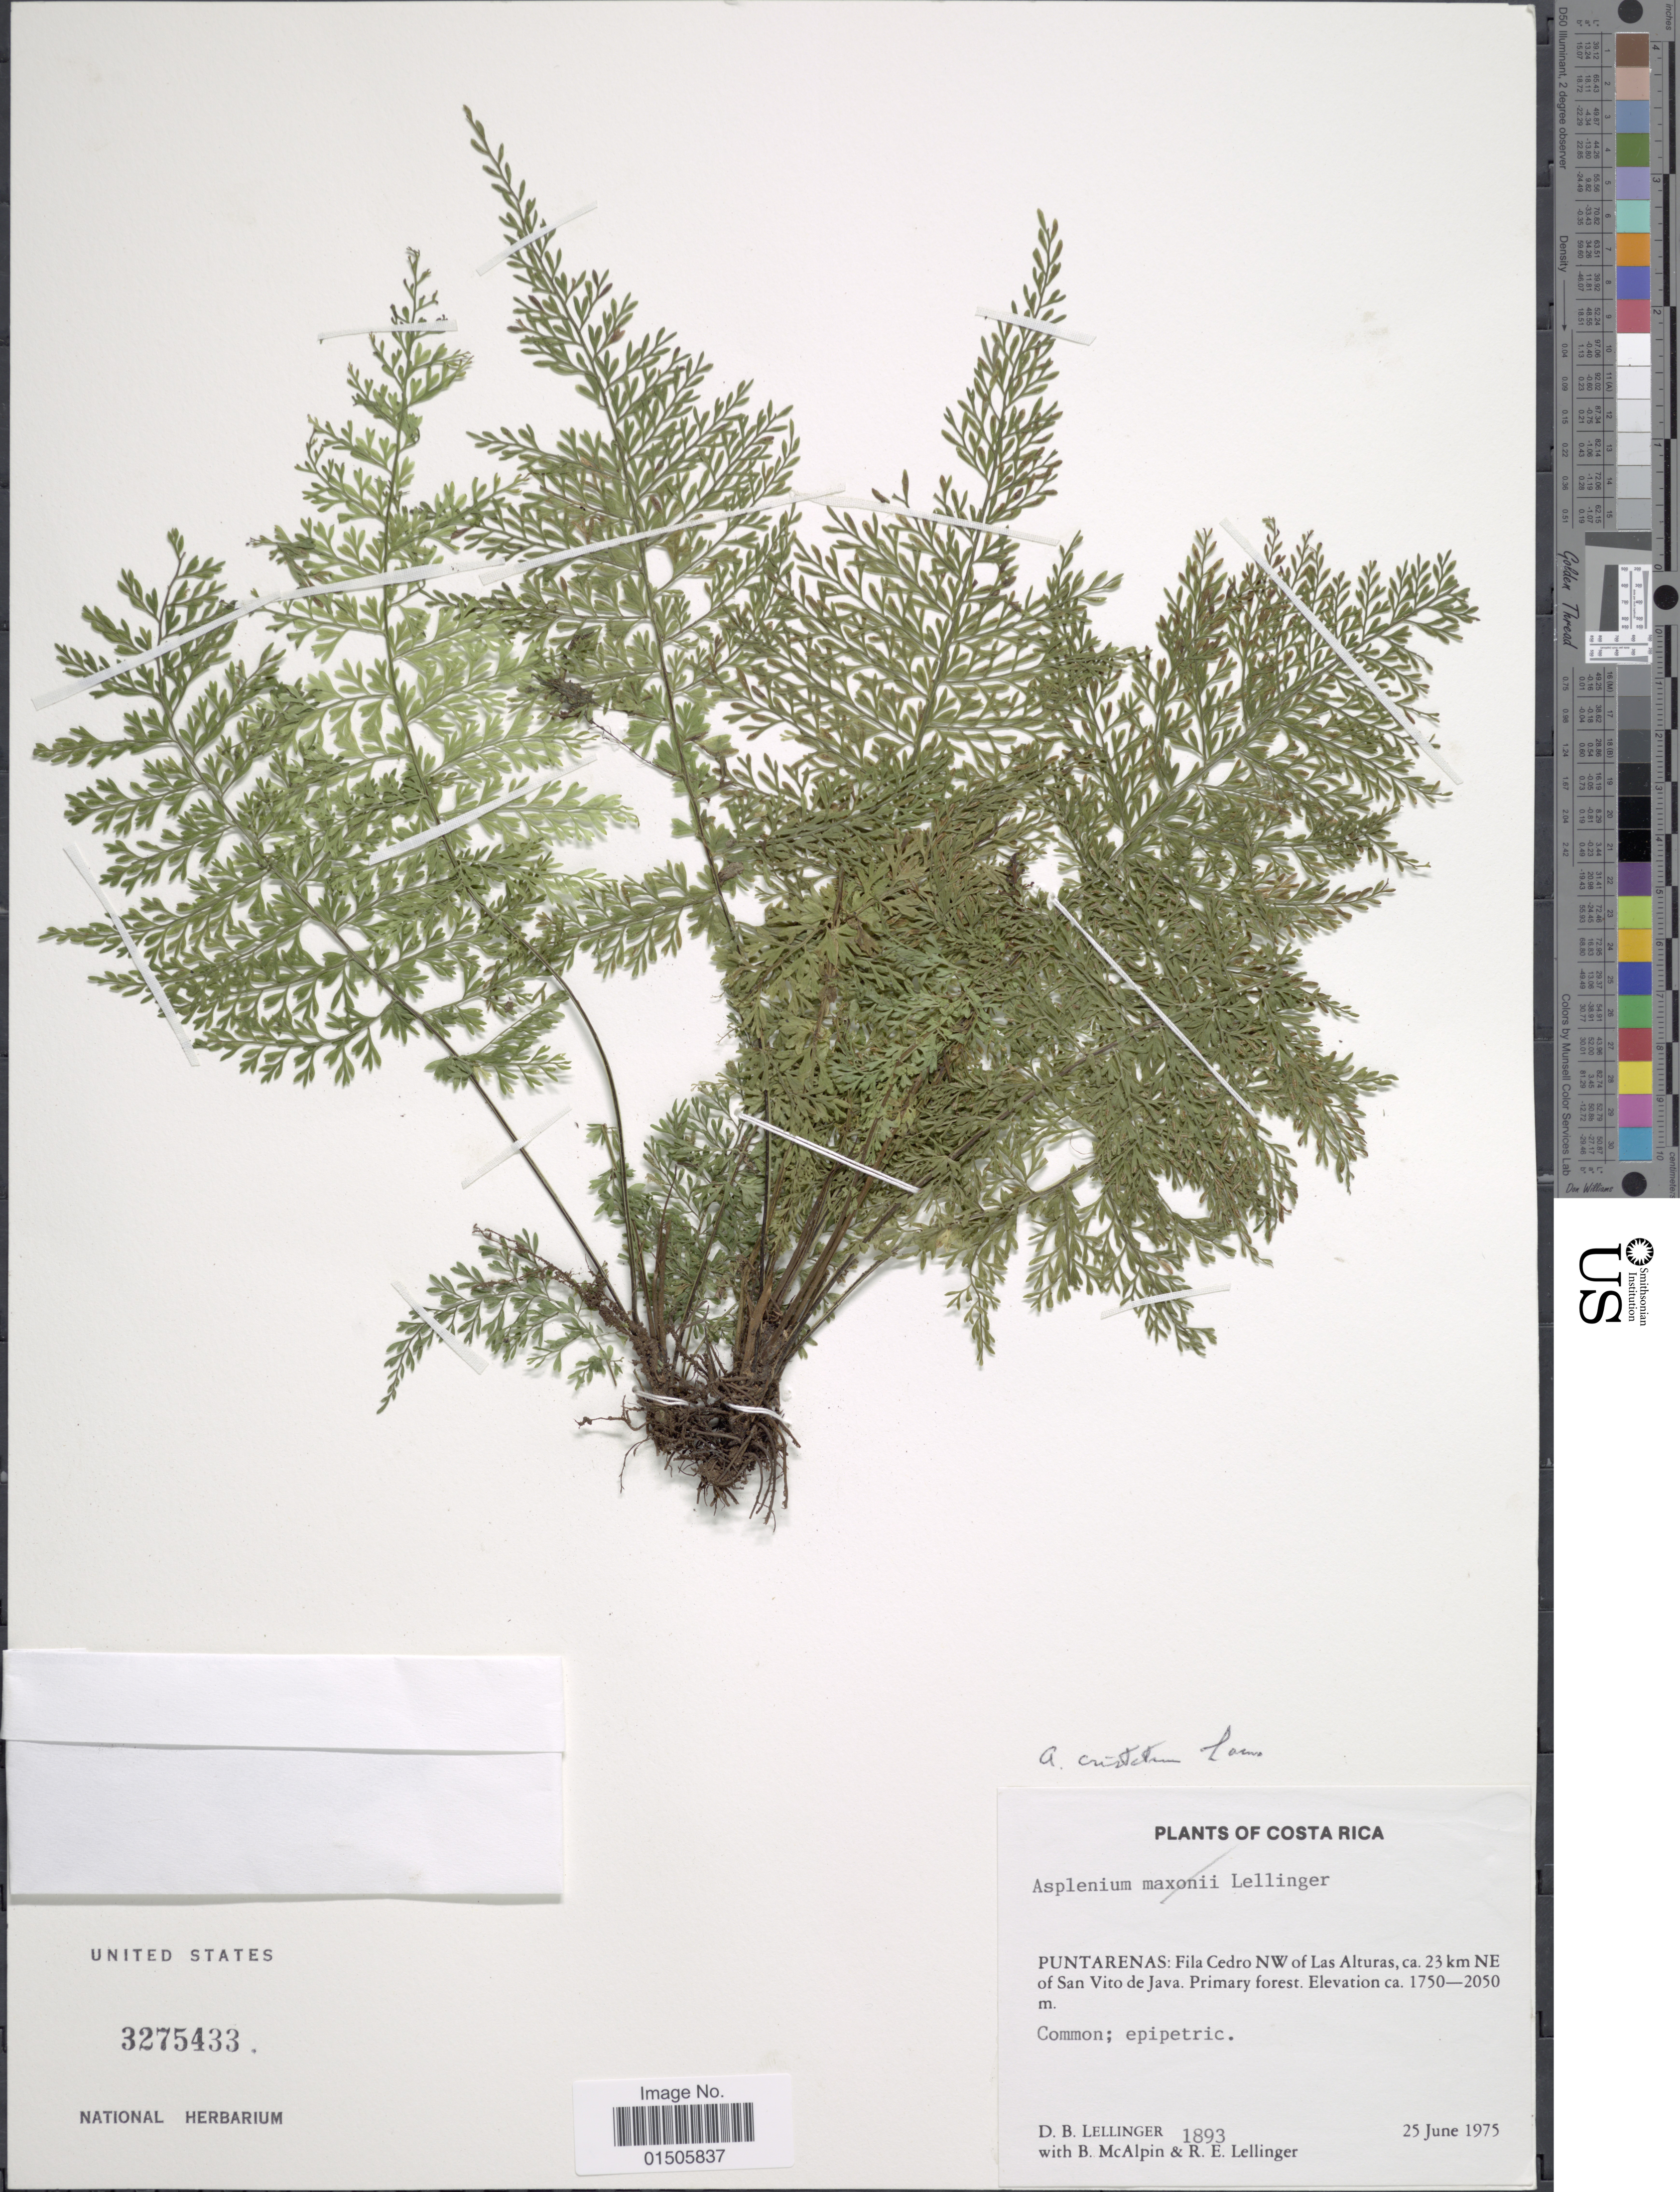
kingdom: Plantae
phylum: Tracheophyta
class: Polypodiopsida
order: Polypodiales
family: Aspleniaceae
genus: Asplenium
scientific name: Asplenium cristatum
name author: Lam.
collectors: D. B. Lellinger, B. McAlpin & R. E. Lellinger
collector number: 1893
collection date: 1975-06-05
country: Costa Rica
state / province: Puntarenas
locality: Fila Cedro NW of Las Alturas, ca. 23 km NE of San Vito de Java, Primary forest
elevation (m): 1750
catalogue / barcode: US 3275433